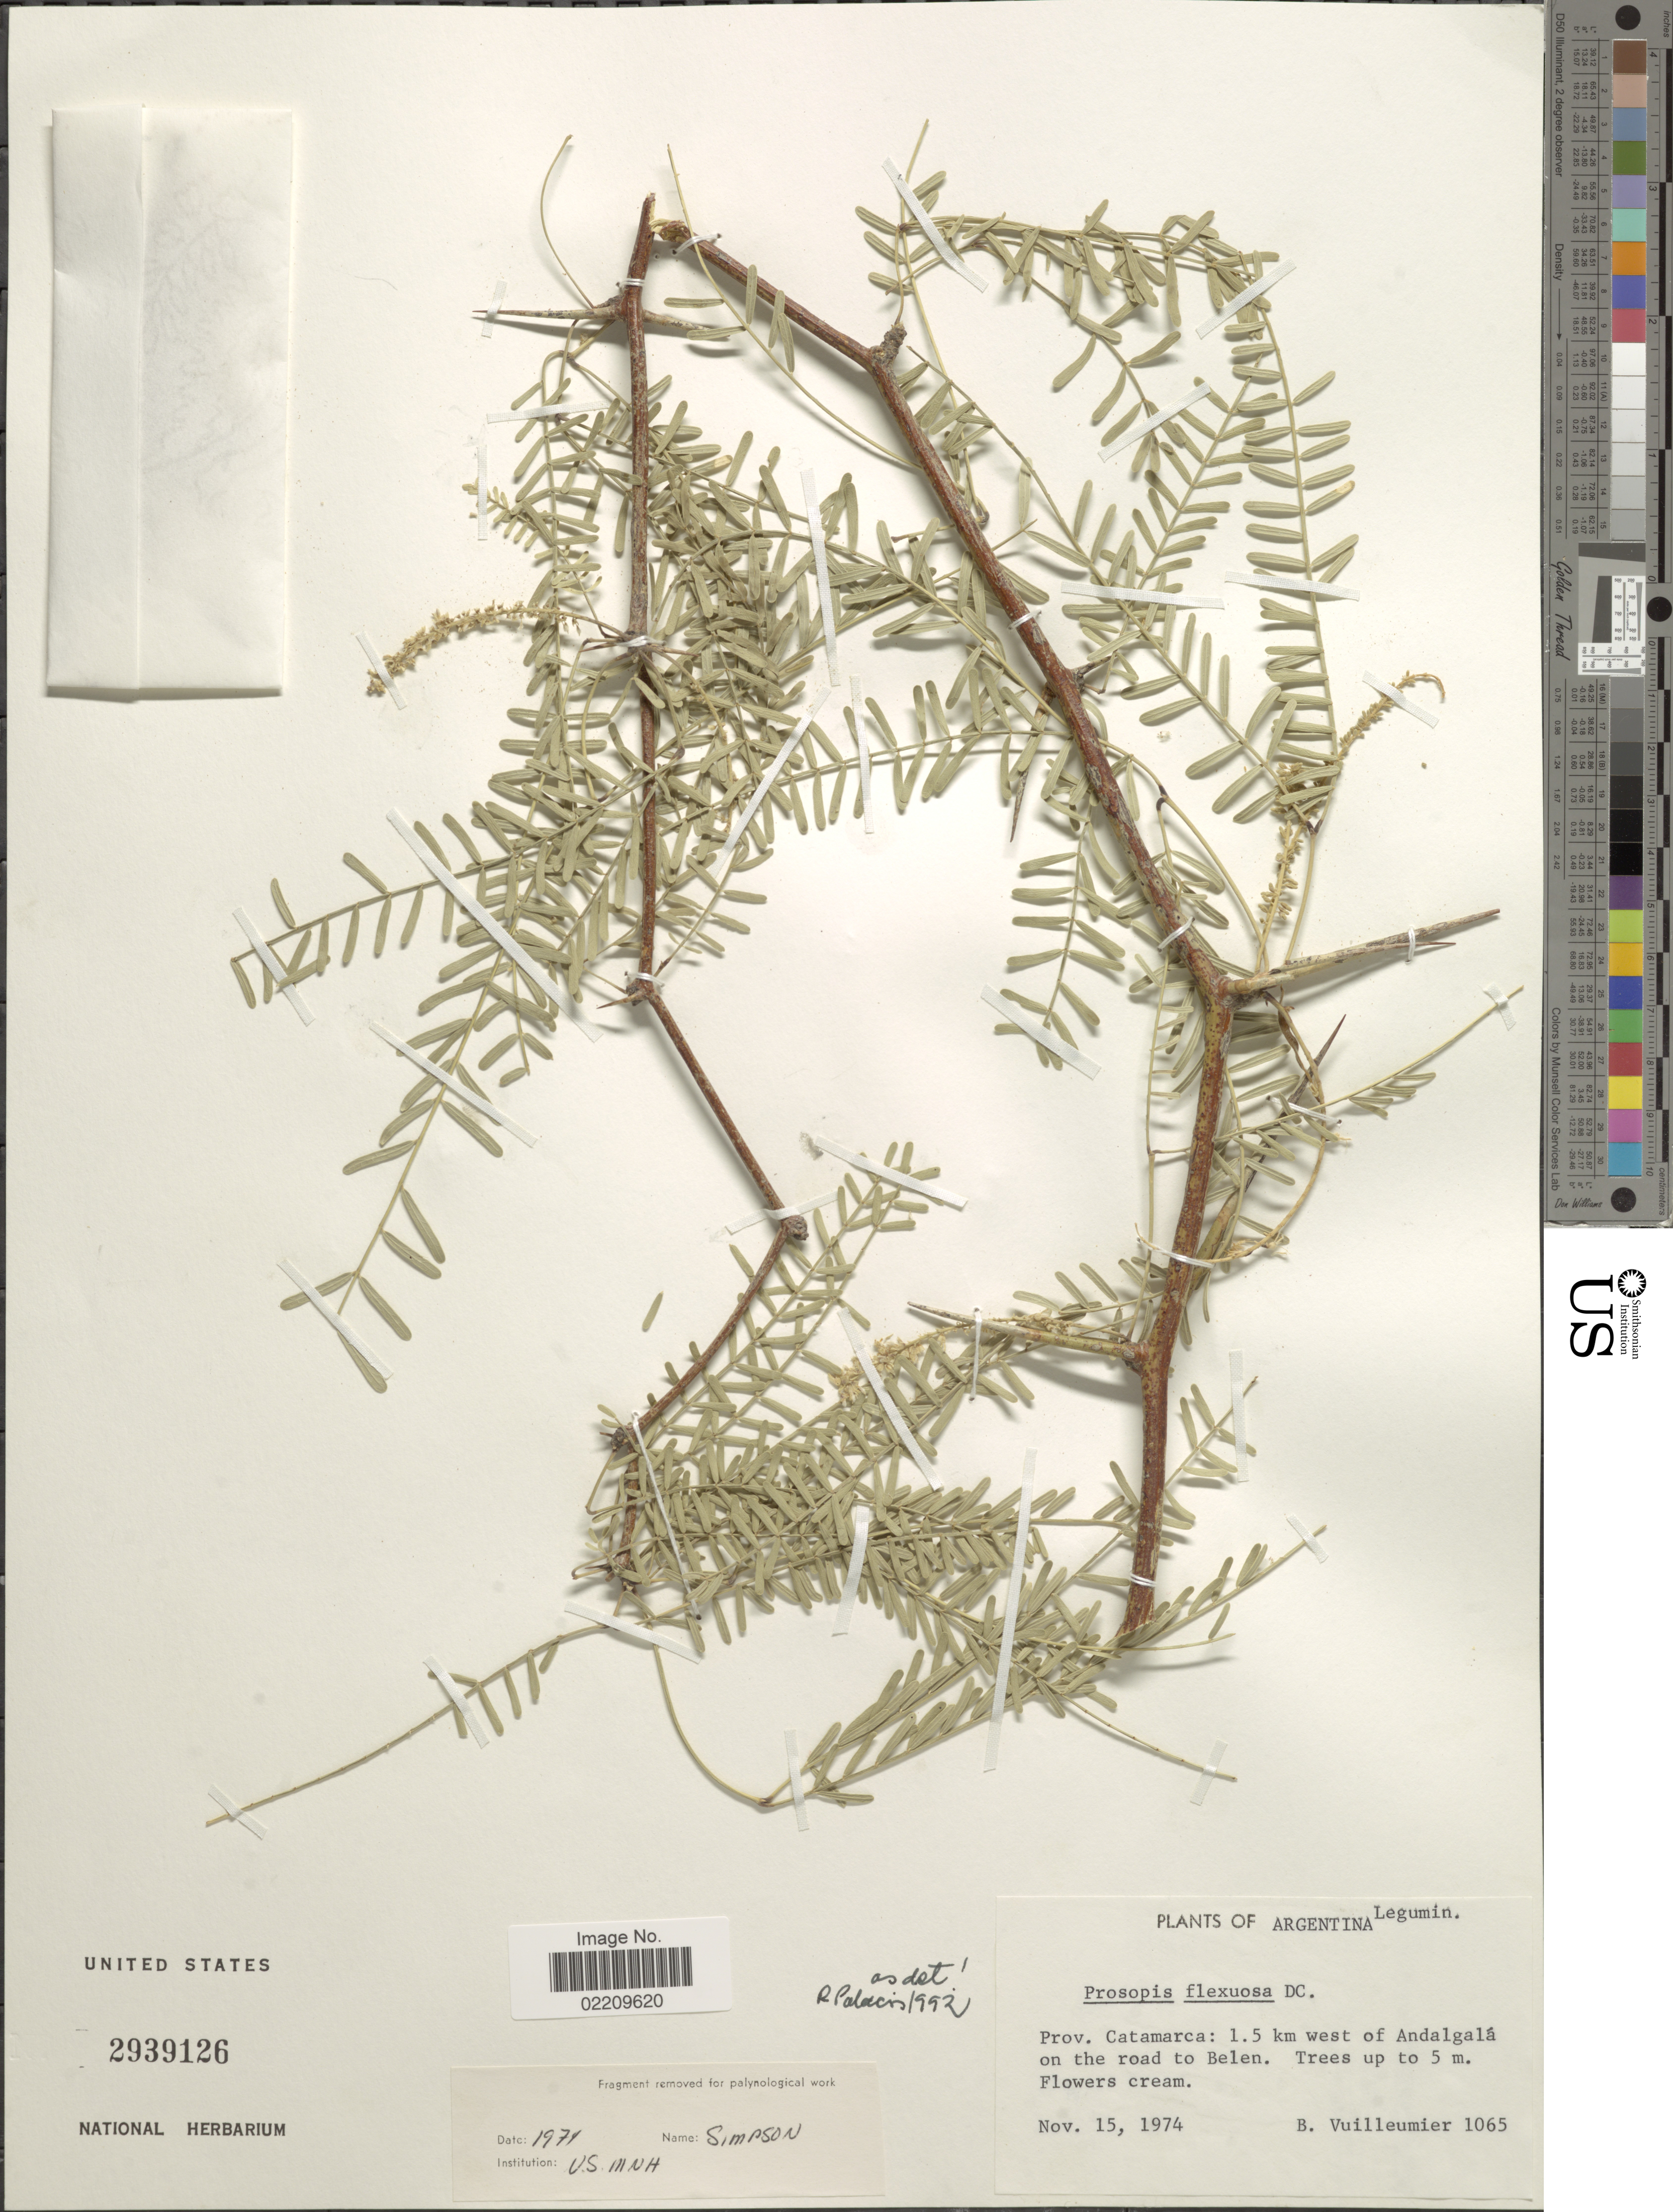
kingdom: Plantae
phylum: Tracheophyta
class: Magnoliopsida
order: Fabales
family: Fabaceae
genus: Neltuma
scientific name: Neltuma flexuosa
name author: (DC.) C. E. Hughes & G.P. Lewis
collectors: B. Vuilleumier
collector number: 1065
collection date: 1974-11-15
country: Argentina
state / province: Catamarca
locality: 1.5 km west of Andalgala on the road to Belen.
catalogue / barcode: US 2939126